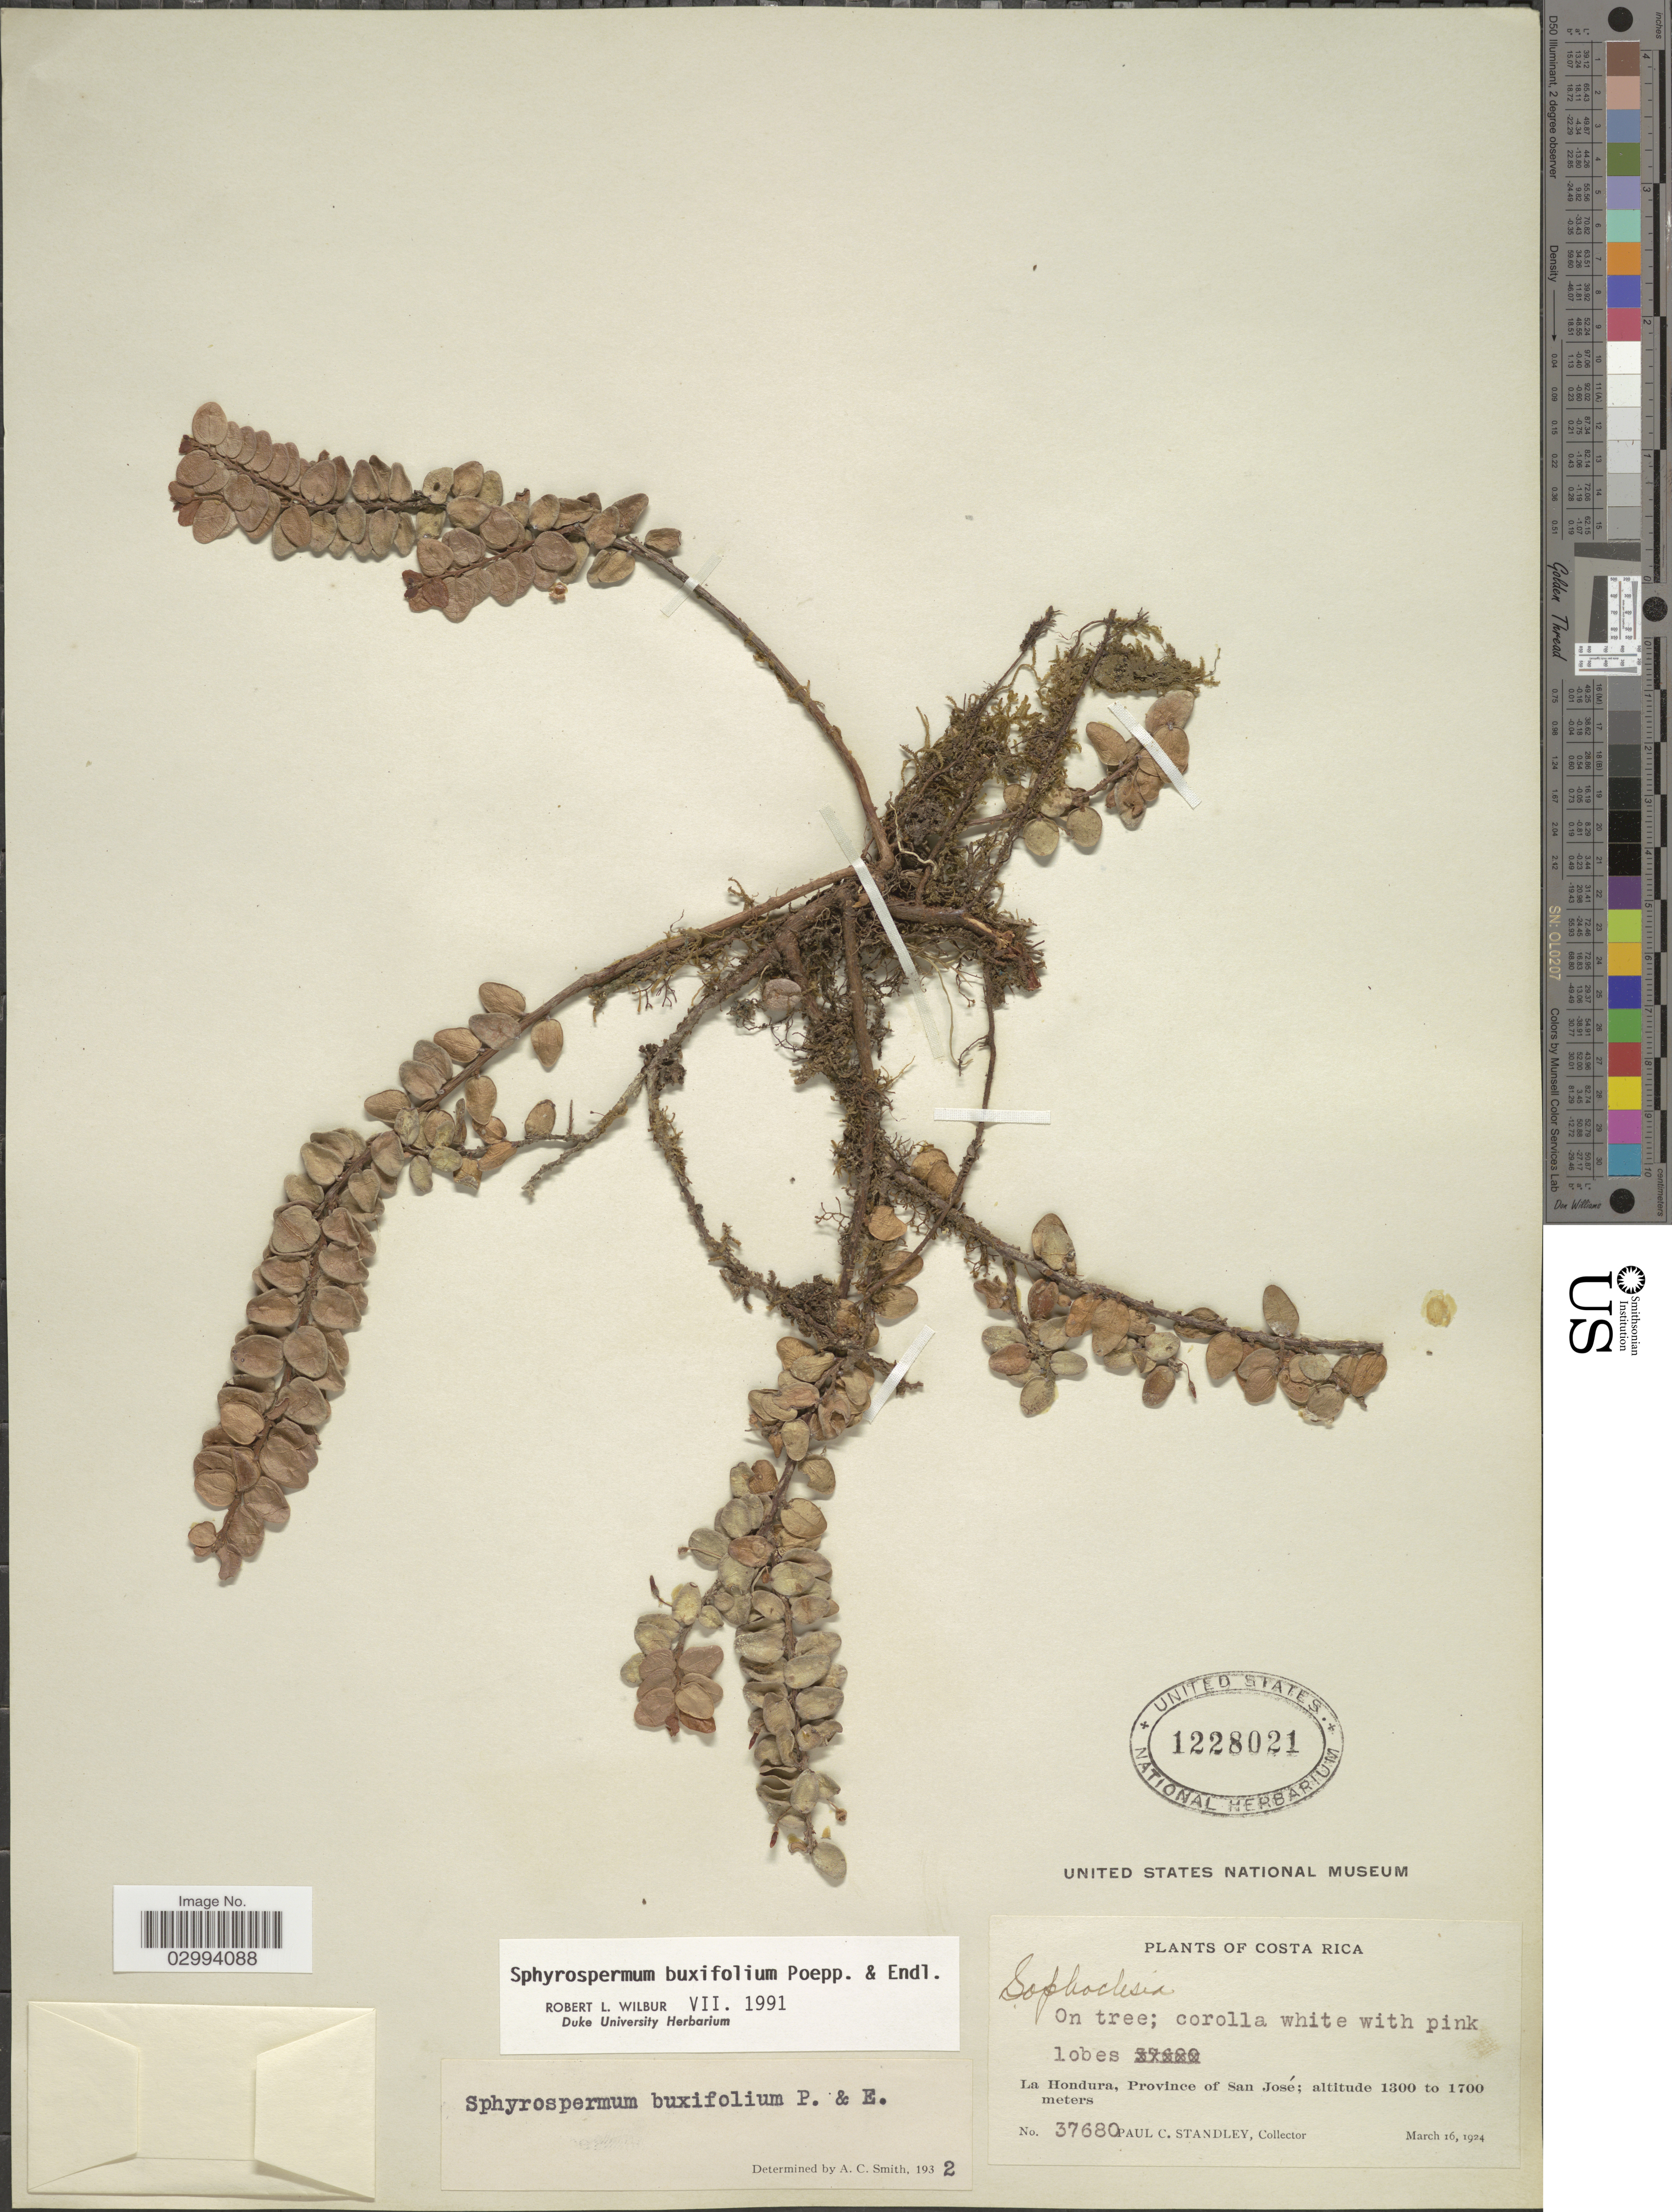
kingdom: Plantae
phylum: Tracheophyta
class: Magnoliopsida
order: Ericales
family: Ericaceae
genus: Sphyrospermum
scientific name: Sphyrospermum buxifolium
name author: Poepp. & Endl.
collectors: P. C. Standley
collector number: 37680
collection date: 1924-03-16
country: Costa Rica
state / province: San José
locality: La Hondura.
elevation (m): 1300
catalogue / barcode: US 1228021